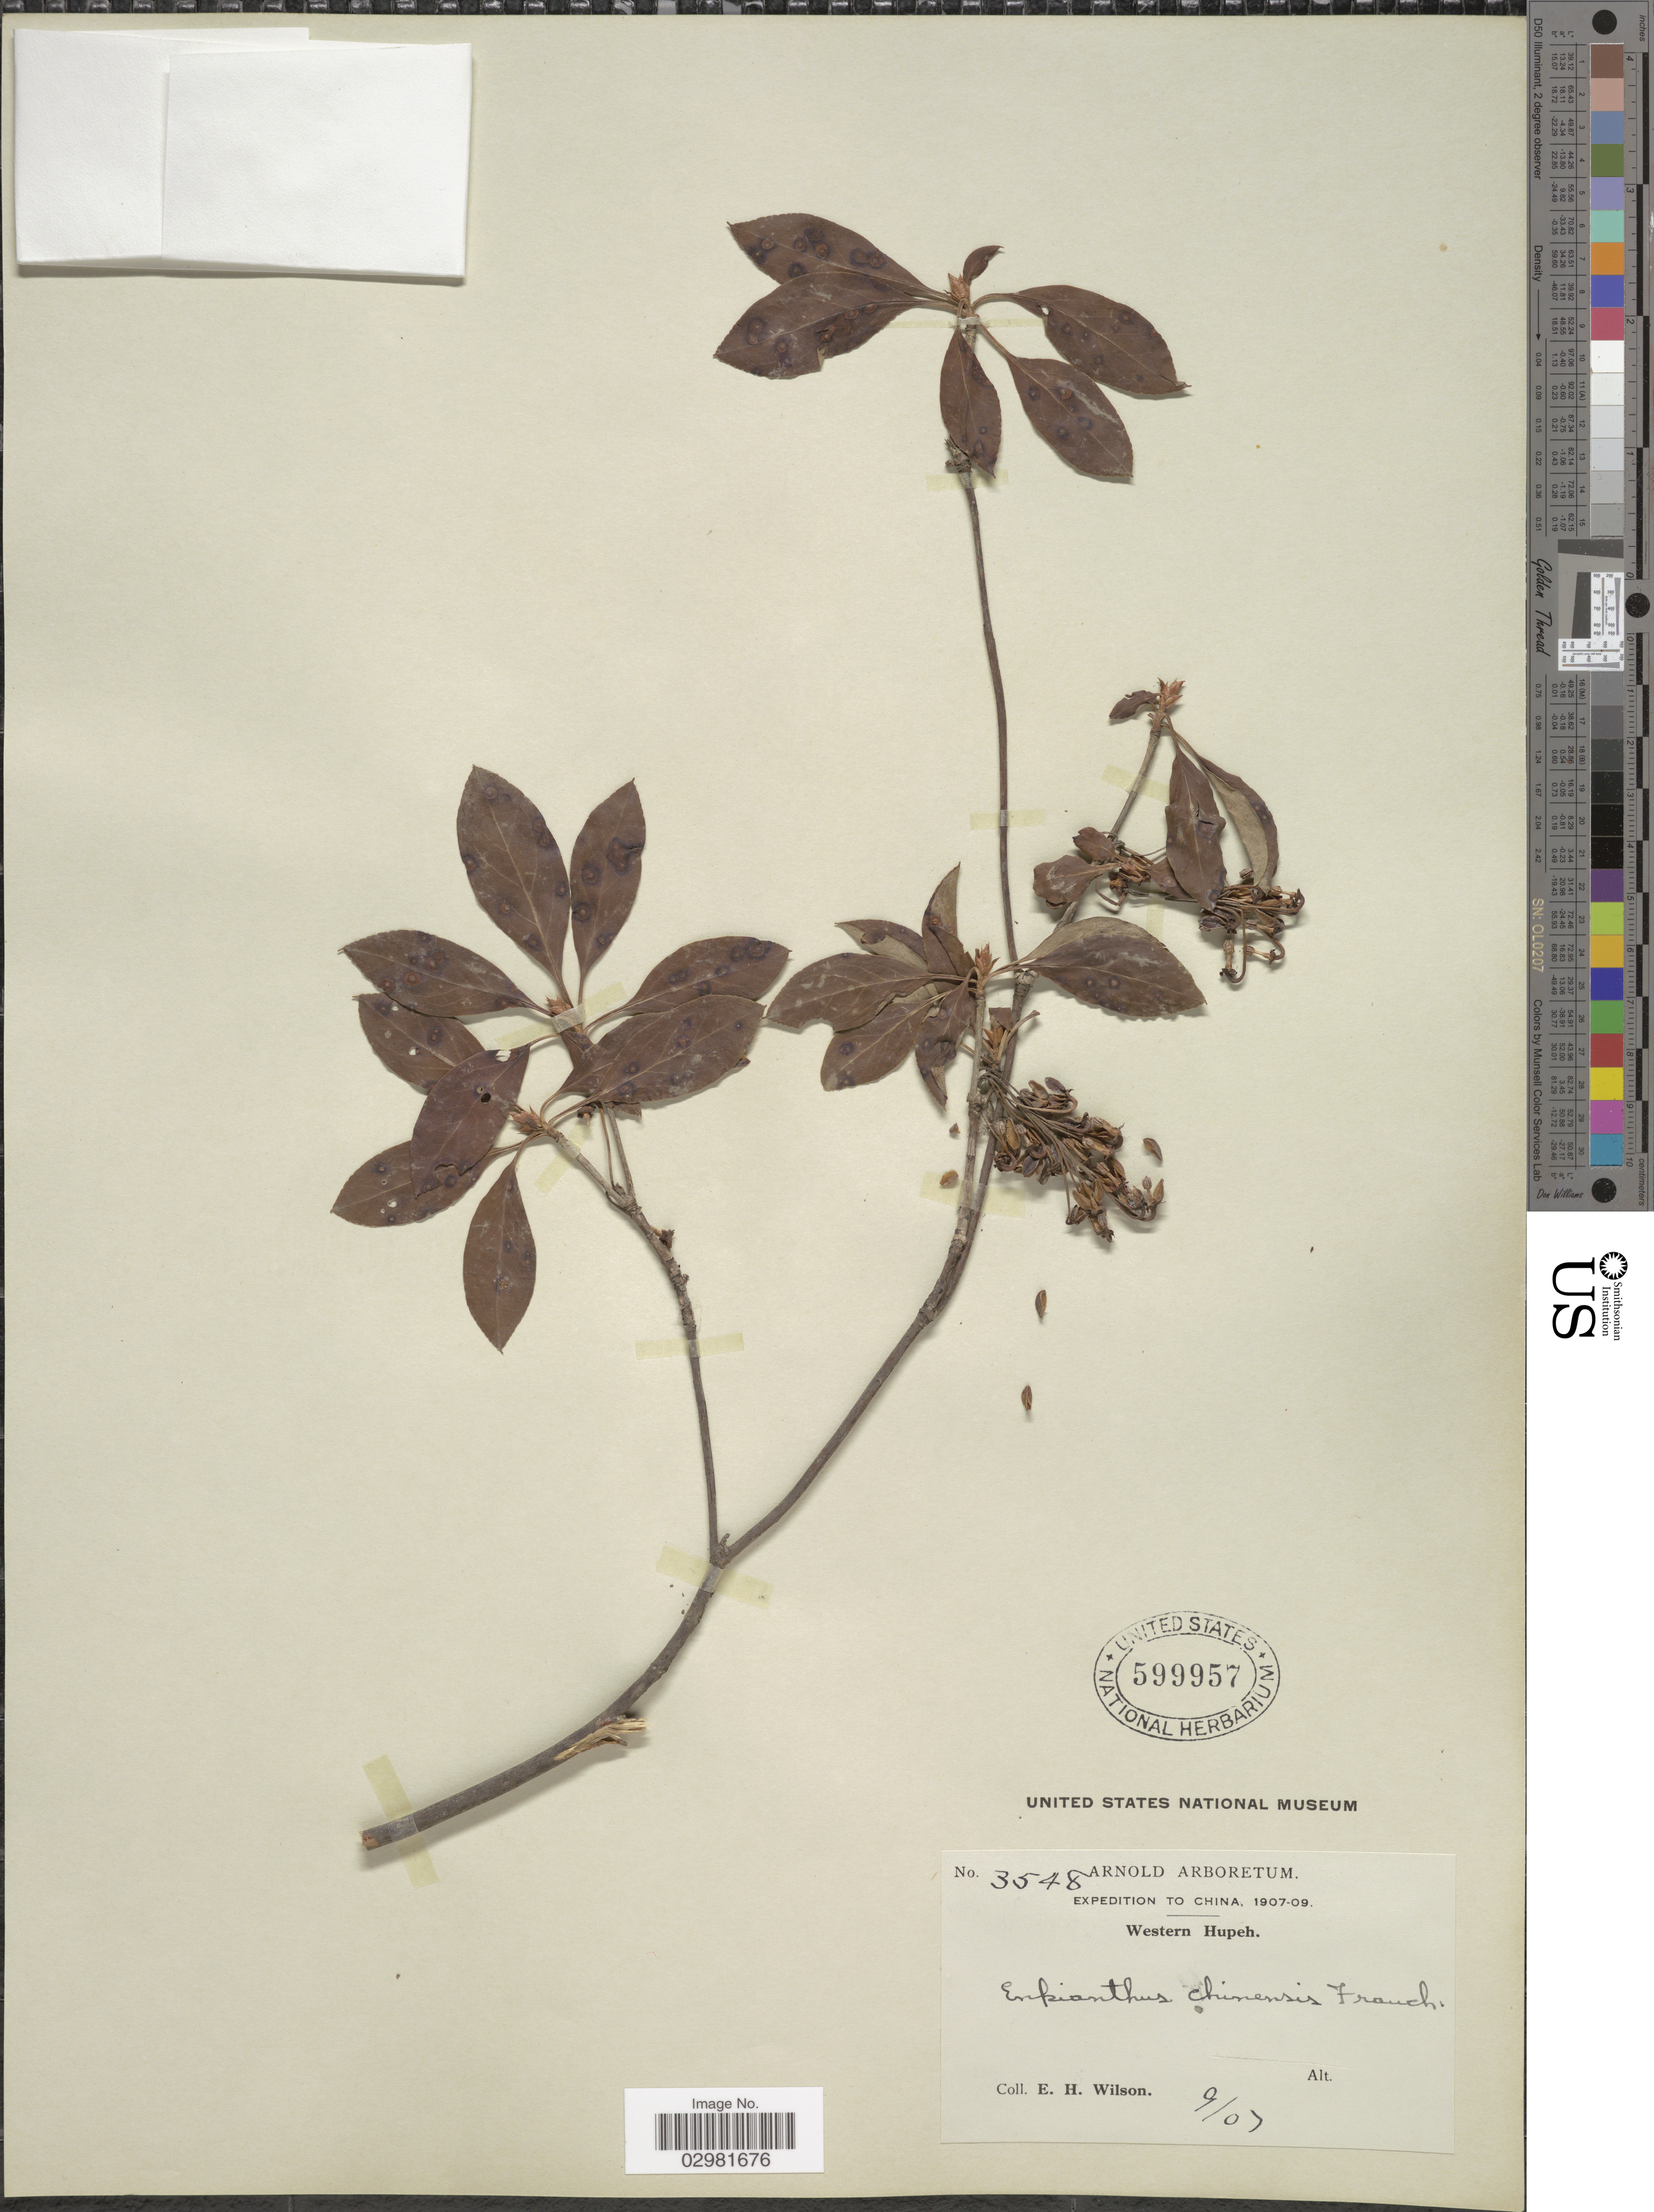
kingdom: Plantae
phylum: Tracheophyta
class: Magnoliopsida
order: Ericales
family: Ericaceae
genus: Enkianthus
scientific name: Enkianthus chinensis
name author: Franch.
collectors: E. Wilson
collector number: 3548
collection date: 1907-09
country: China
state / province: Hubei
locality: Western Hupeh.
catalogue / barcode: US 599957